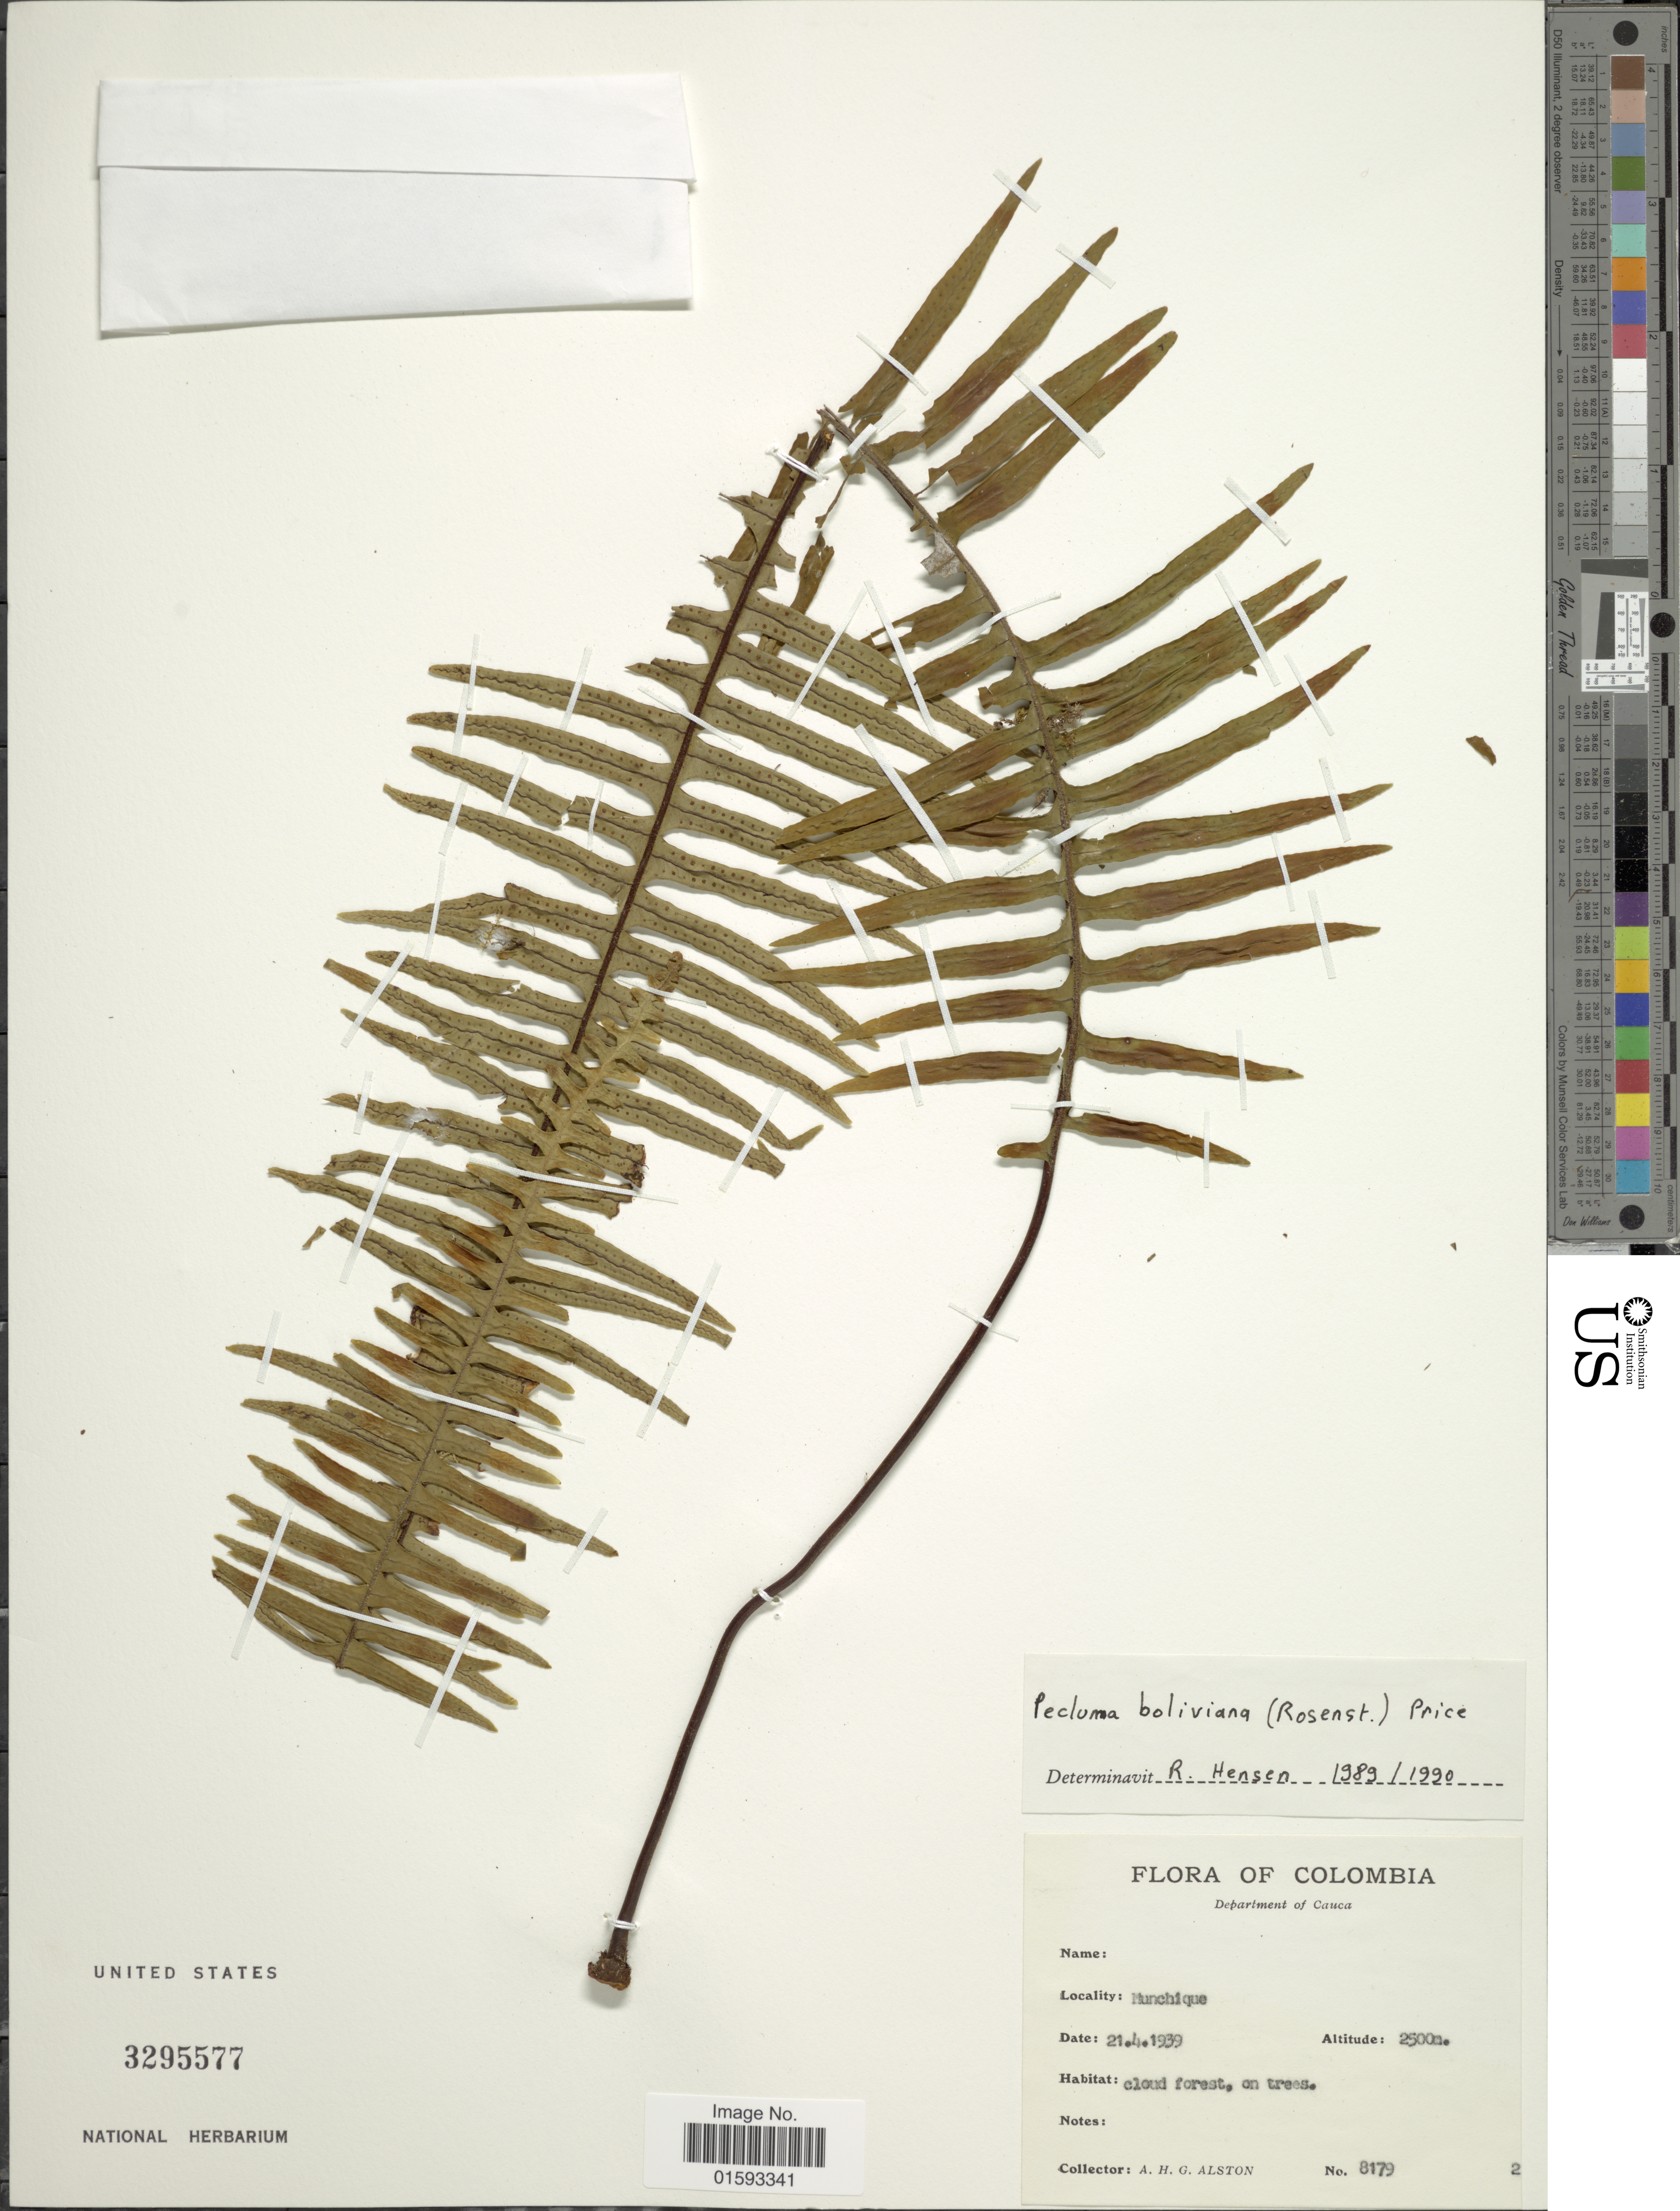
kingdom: Plantae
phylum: Tracheophyta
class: Polypodiopsida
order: Polypodiales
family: Polypodiaceae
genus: Pecluma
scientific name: Pecluma boliviana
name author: (Rosenst.) Price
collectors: A. H. Alston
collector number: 8179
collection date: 1939-04-21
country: Colombia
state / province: Cauca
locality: Munchique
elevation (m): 2500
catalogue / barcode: US 3295577